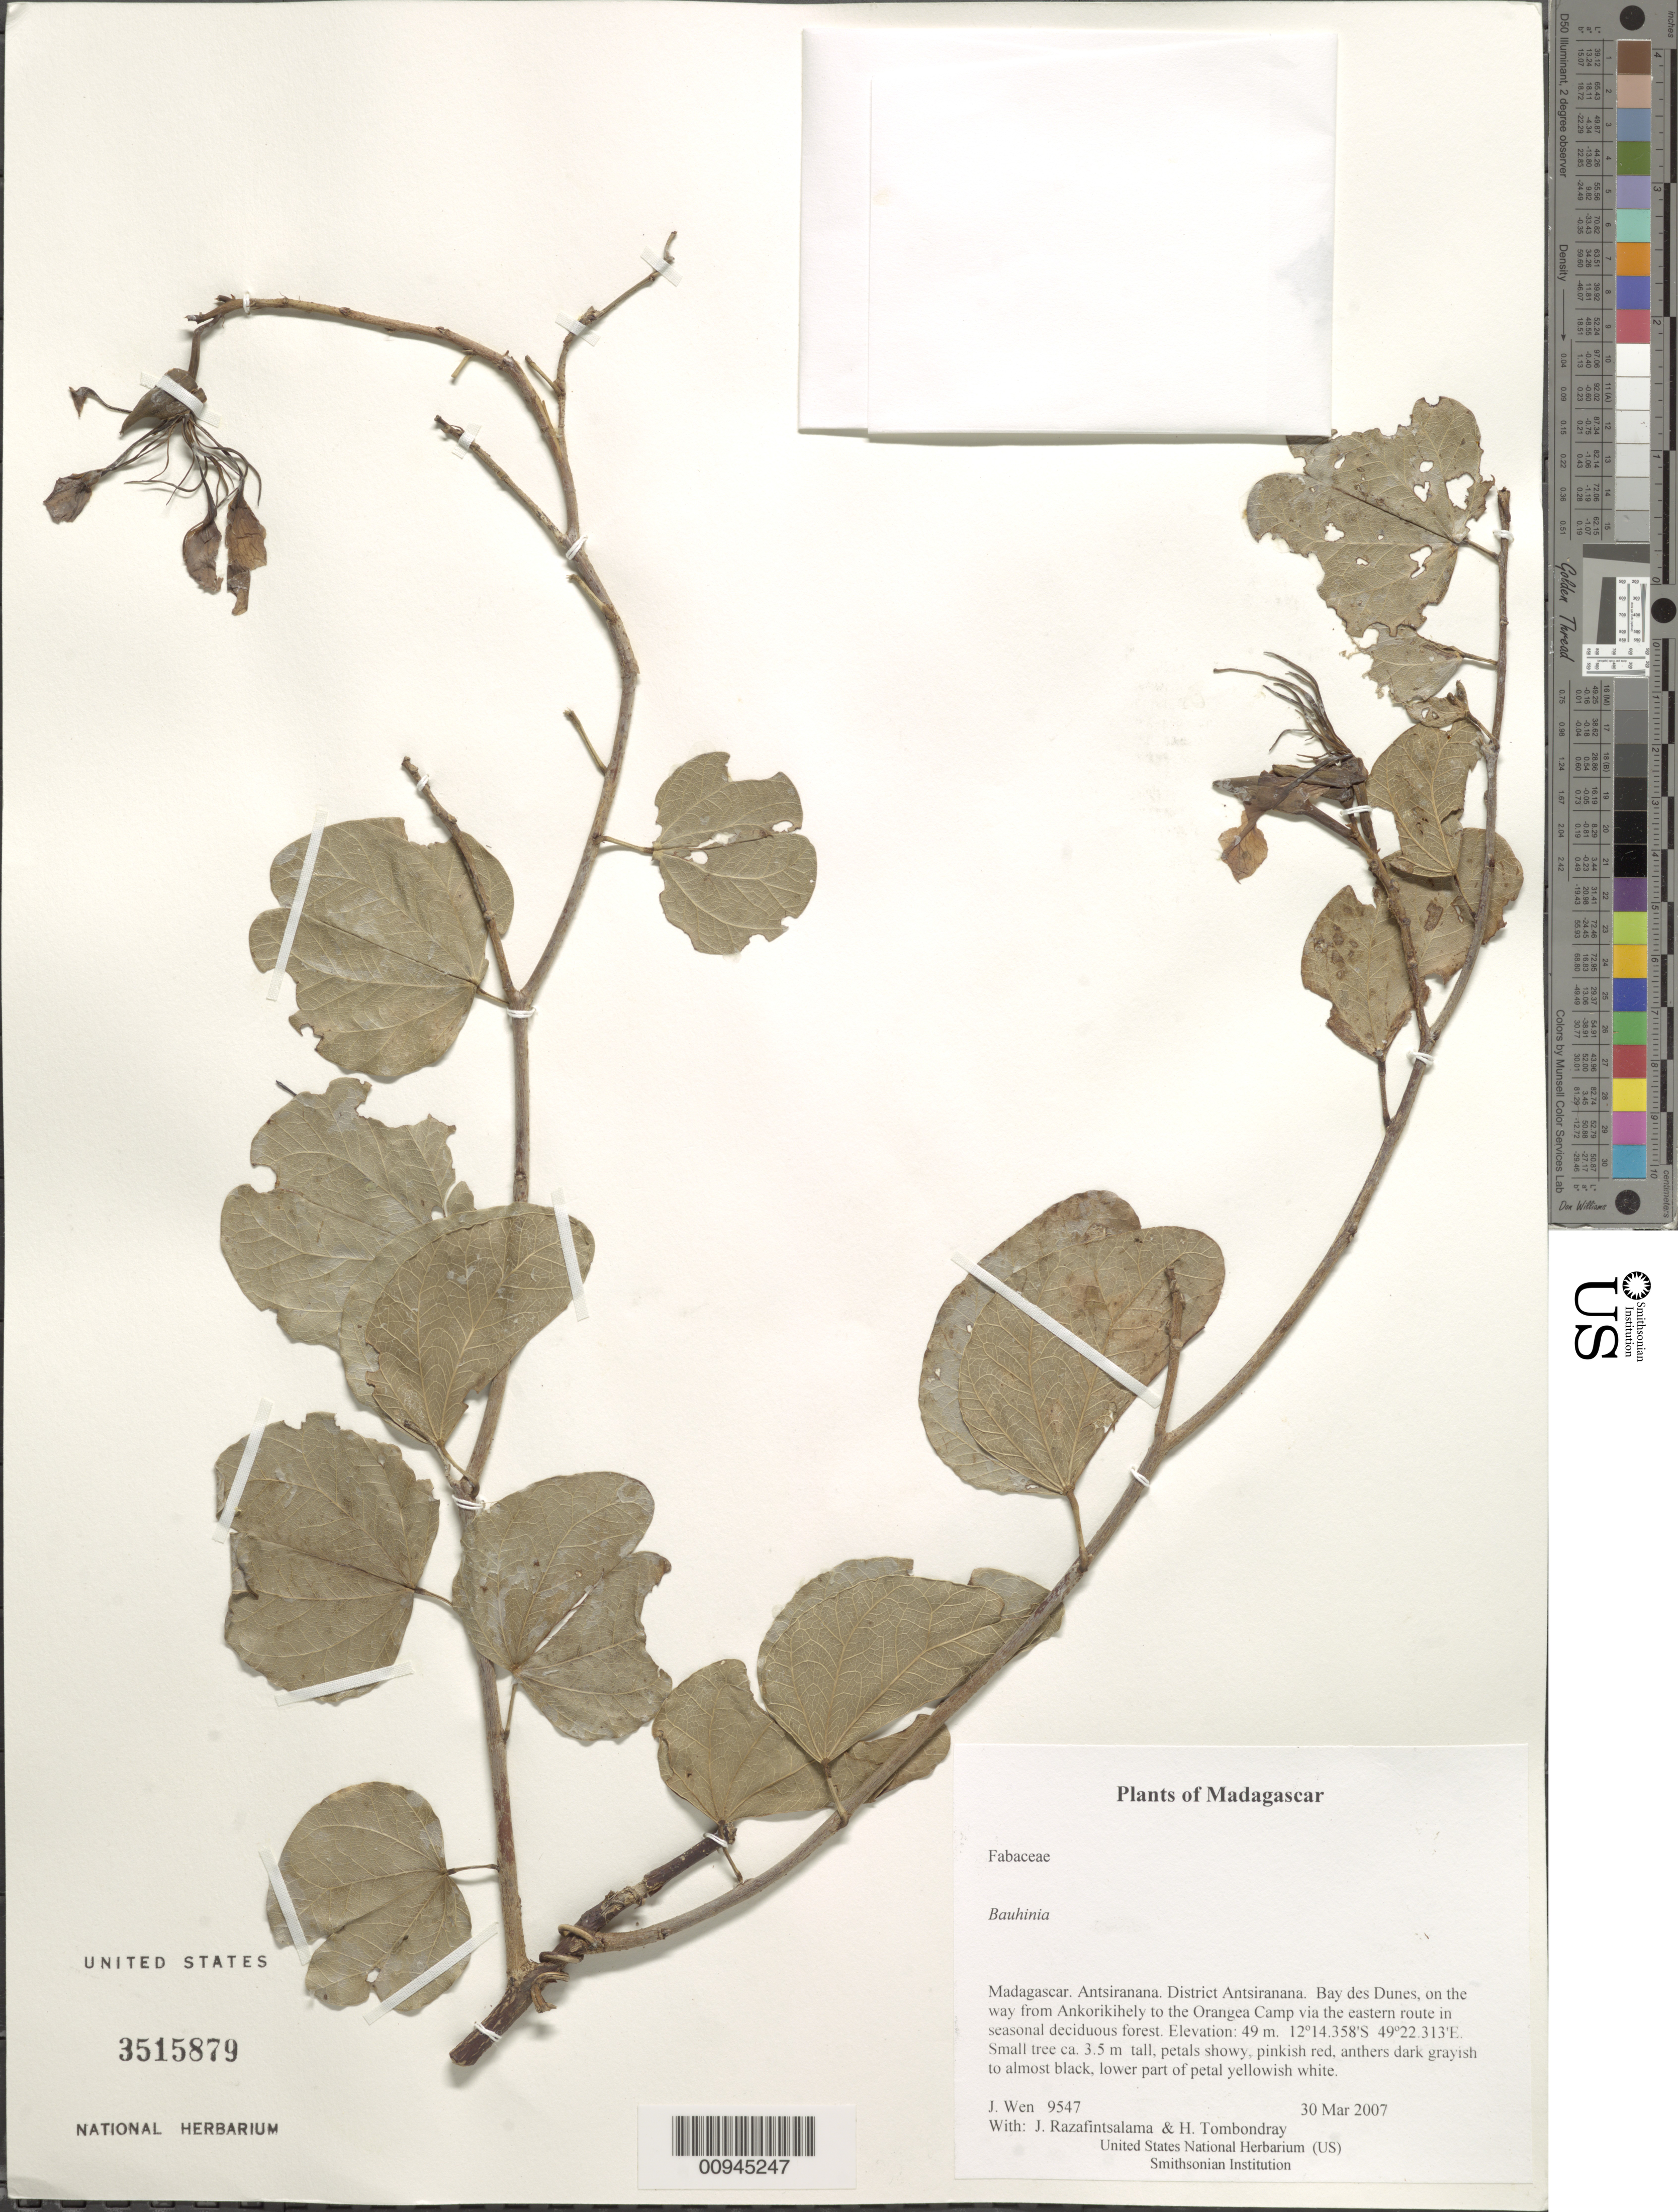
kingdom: Plantae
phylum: Tracheophyta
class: Magnoliopsida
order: Fabales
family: Fabaceae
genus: Bauhinia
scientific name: Bauhinia sp.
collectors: J. Wen, J. Razafintsalama & H. Tombondray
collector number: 9547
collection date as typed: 30 Mar 2007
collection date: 2007-03-30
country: Madagascar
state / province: Diana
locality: District Antsiranana. Bay des Dunes, on the way from Ankorikihely to the Orangea Camp via the eastern route in seasonal deciduous forest.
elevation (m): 49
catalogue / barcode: US 3515879